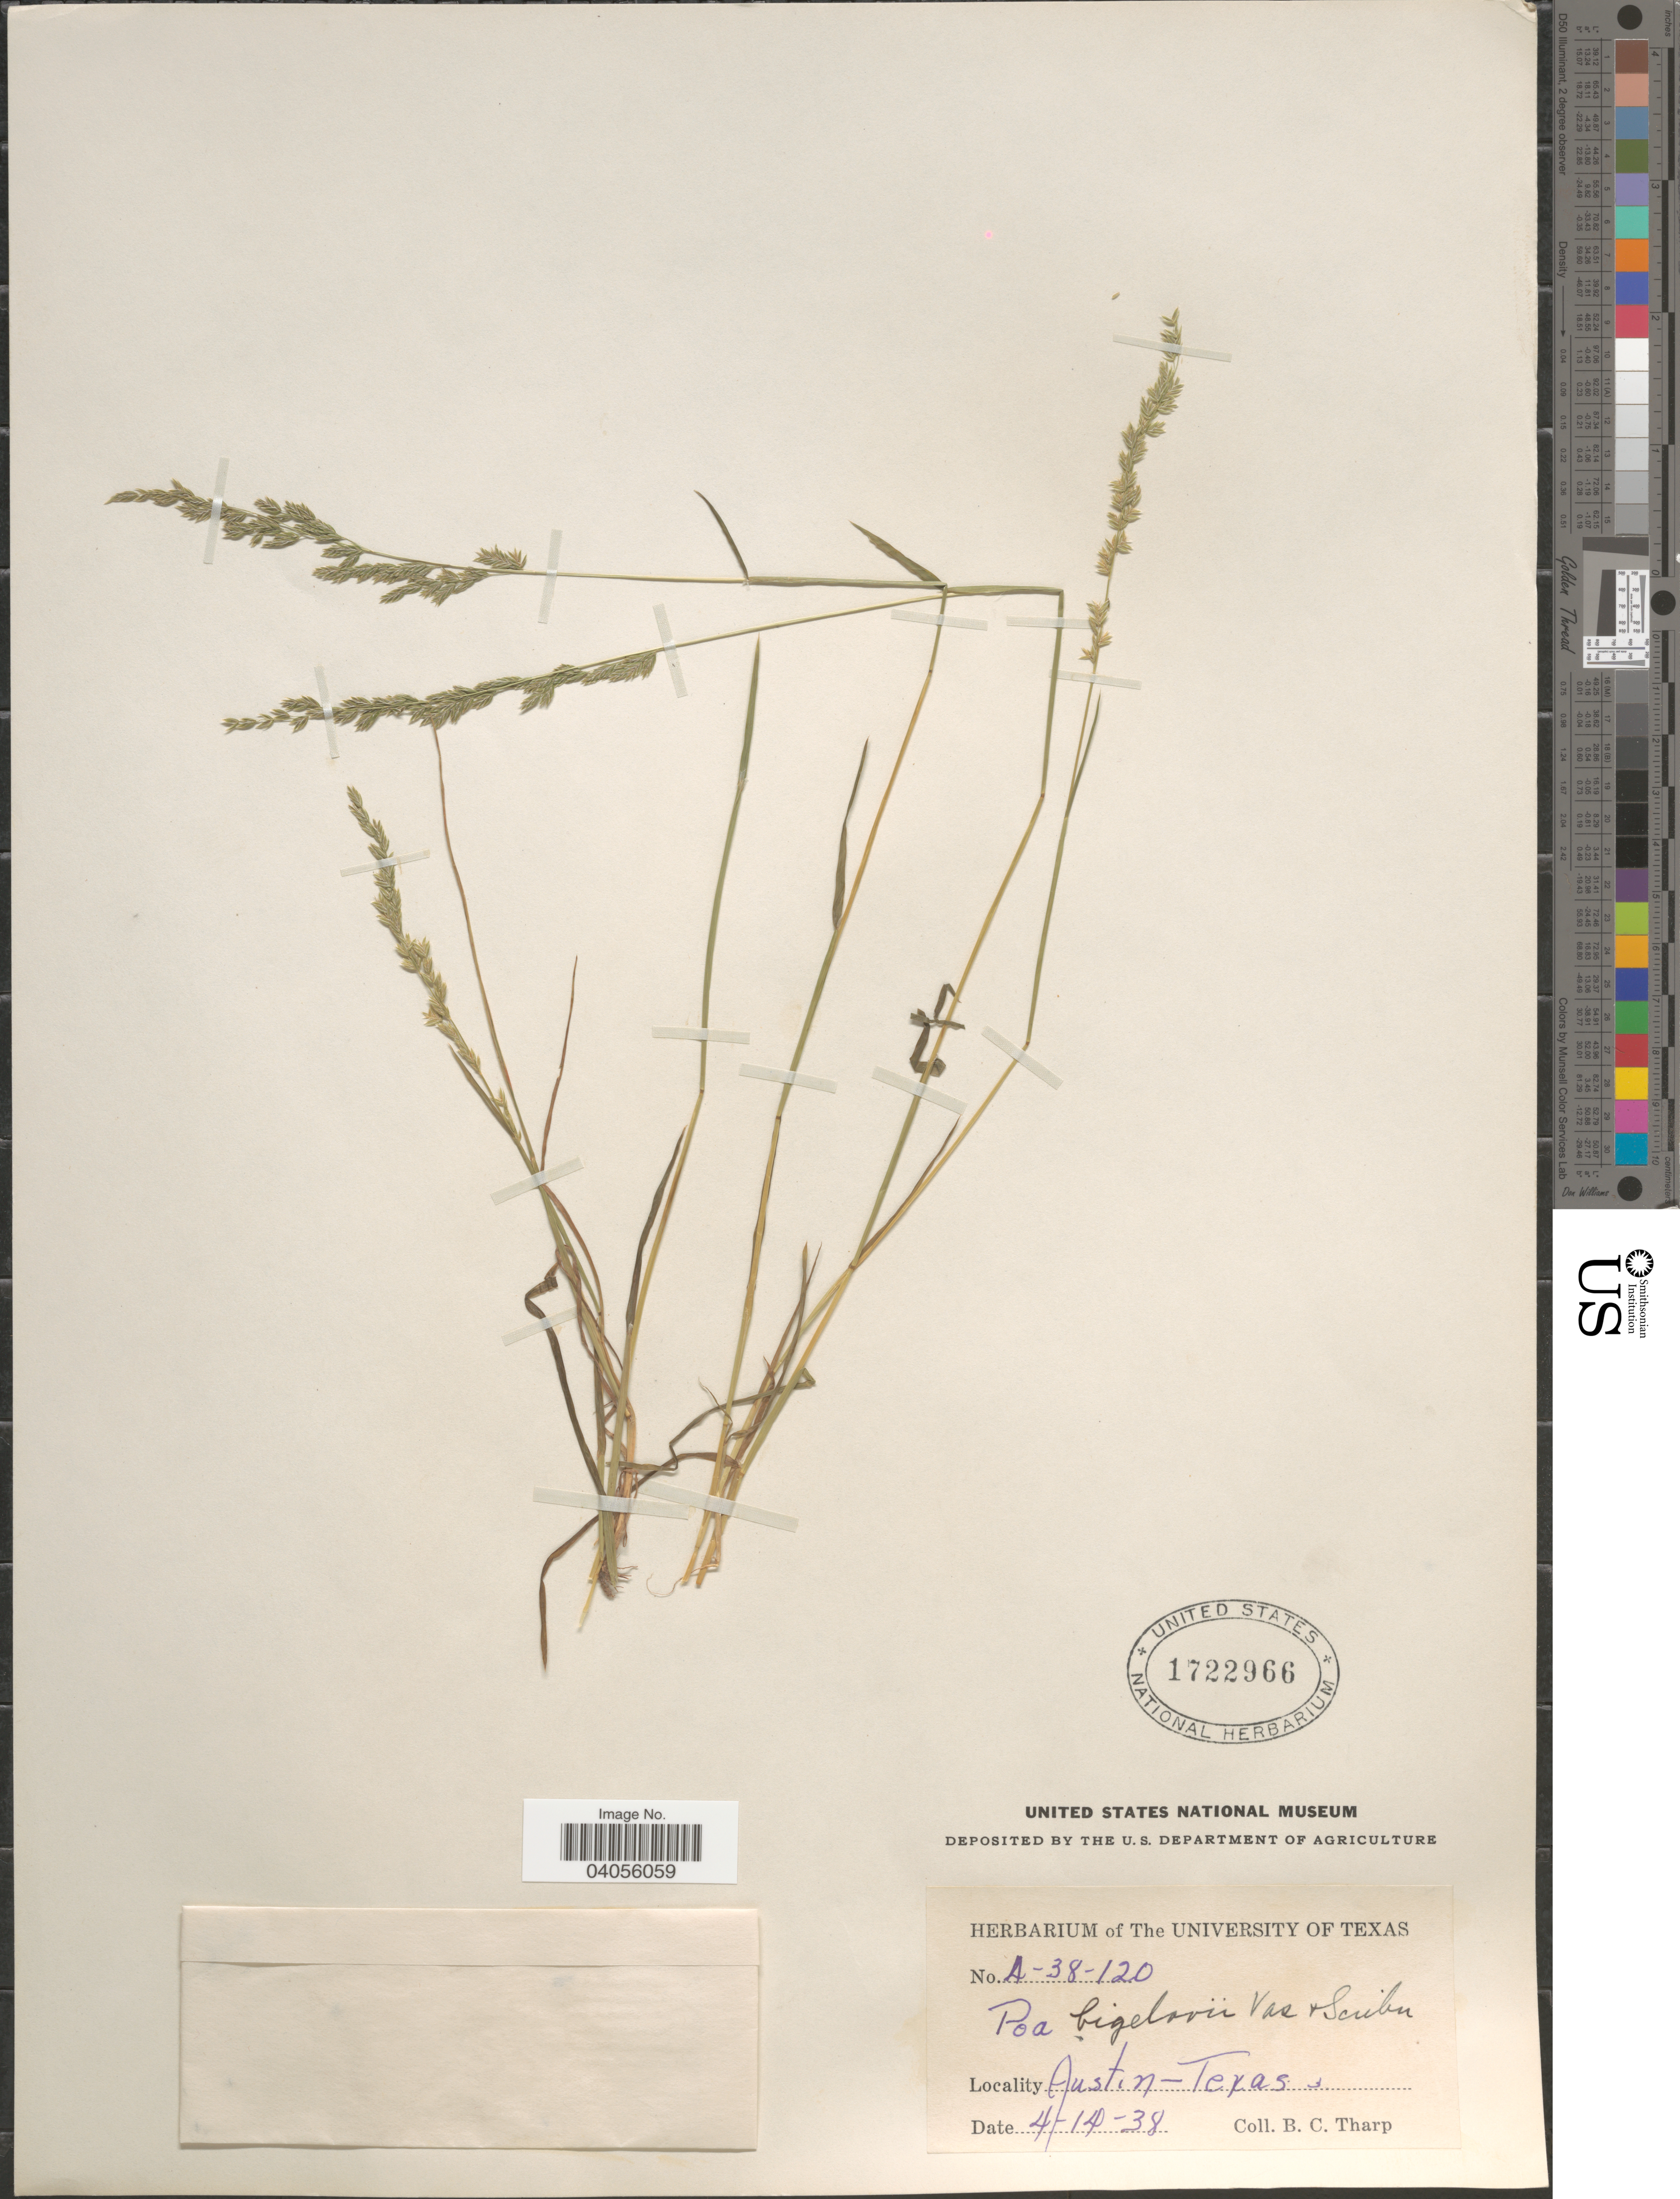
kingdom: Plantae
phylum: Tracheophyta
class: Liliopsida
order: Poales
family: Poaceae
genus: Poa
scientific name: Poa bigelovii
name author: Vasey & Scribn.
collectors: B. C. Tharp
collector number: A-38-120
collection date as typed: Transcribed d/m/y: 14/4/38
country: United States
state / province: Texas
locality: Austin.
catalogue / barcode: US 1722966